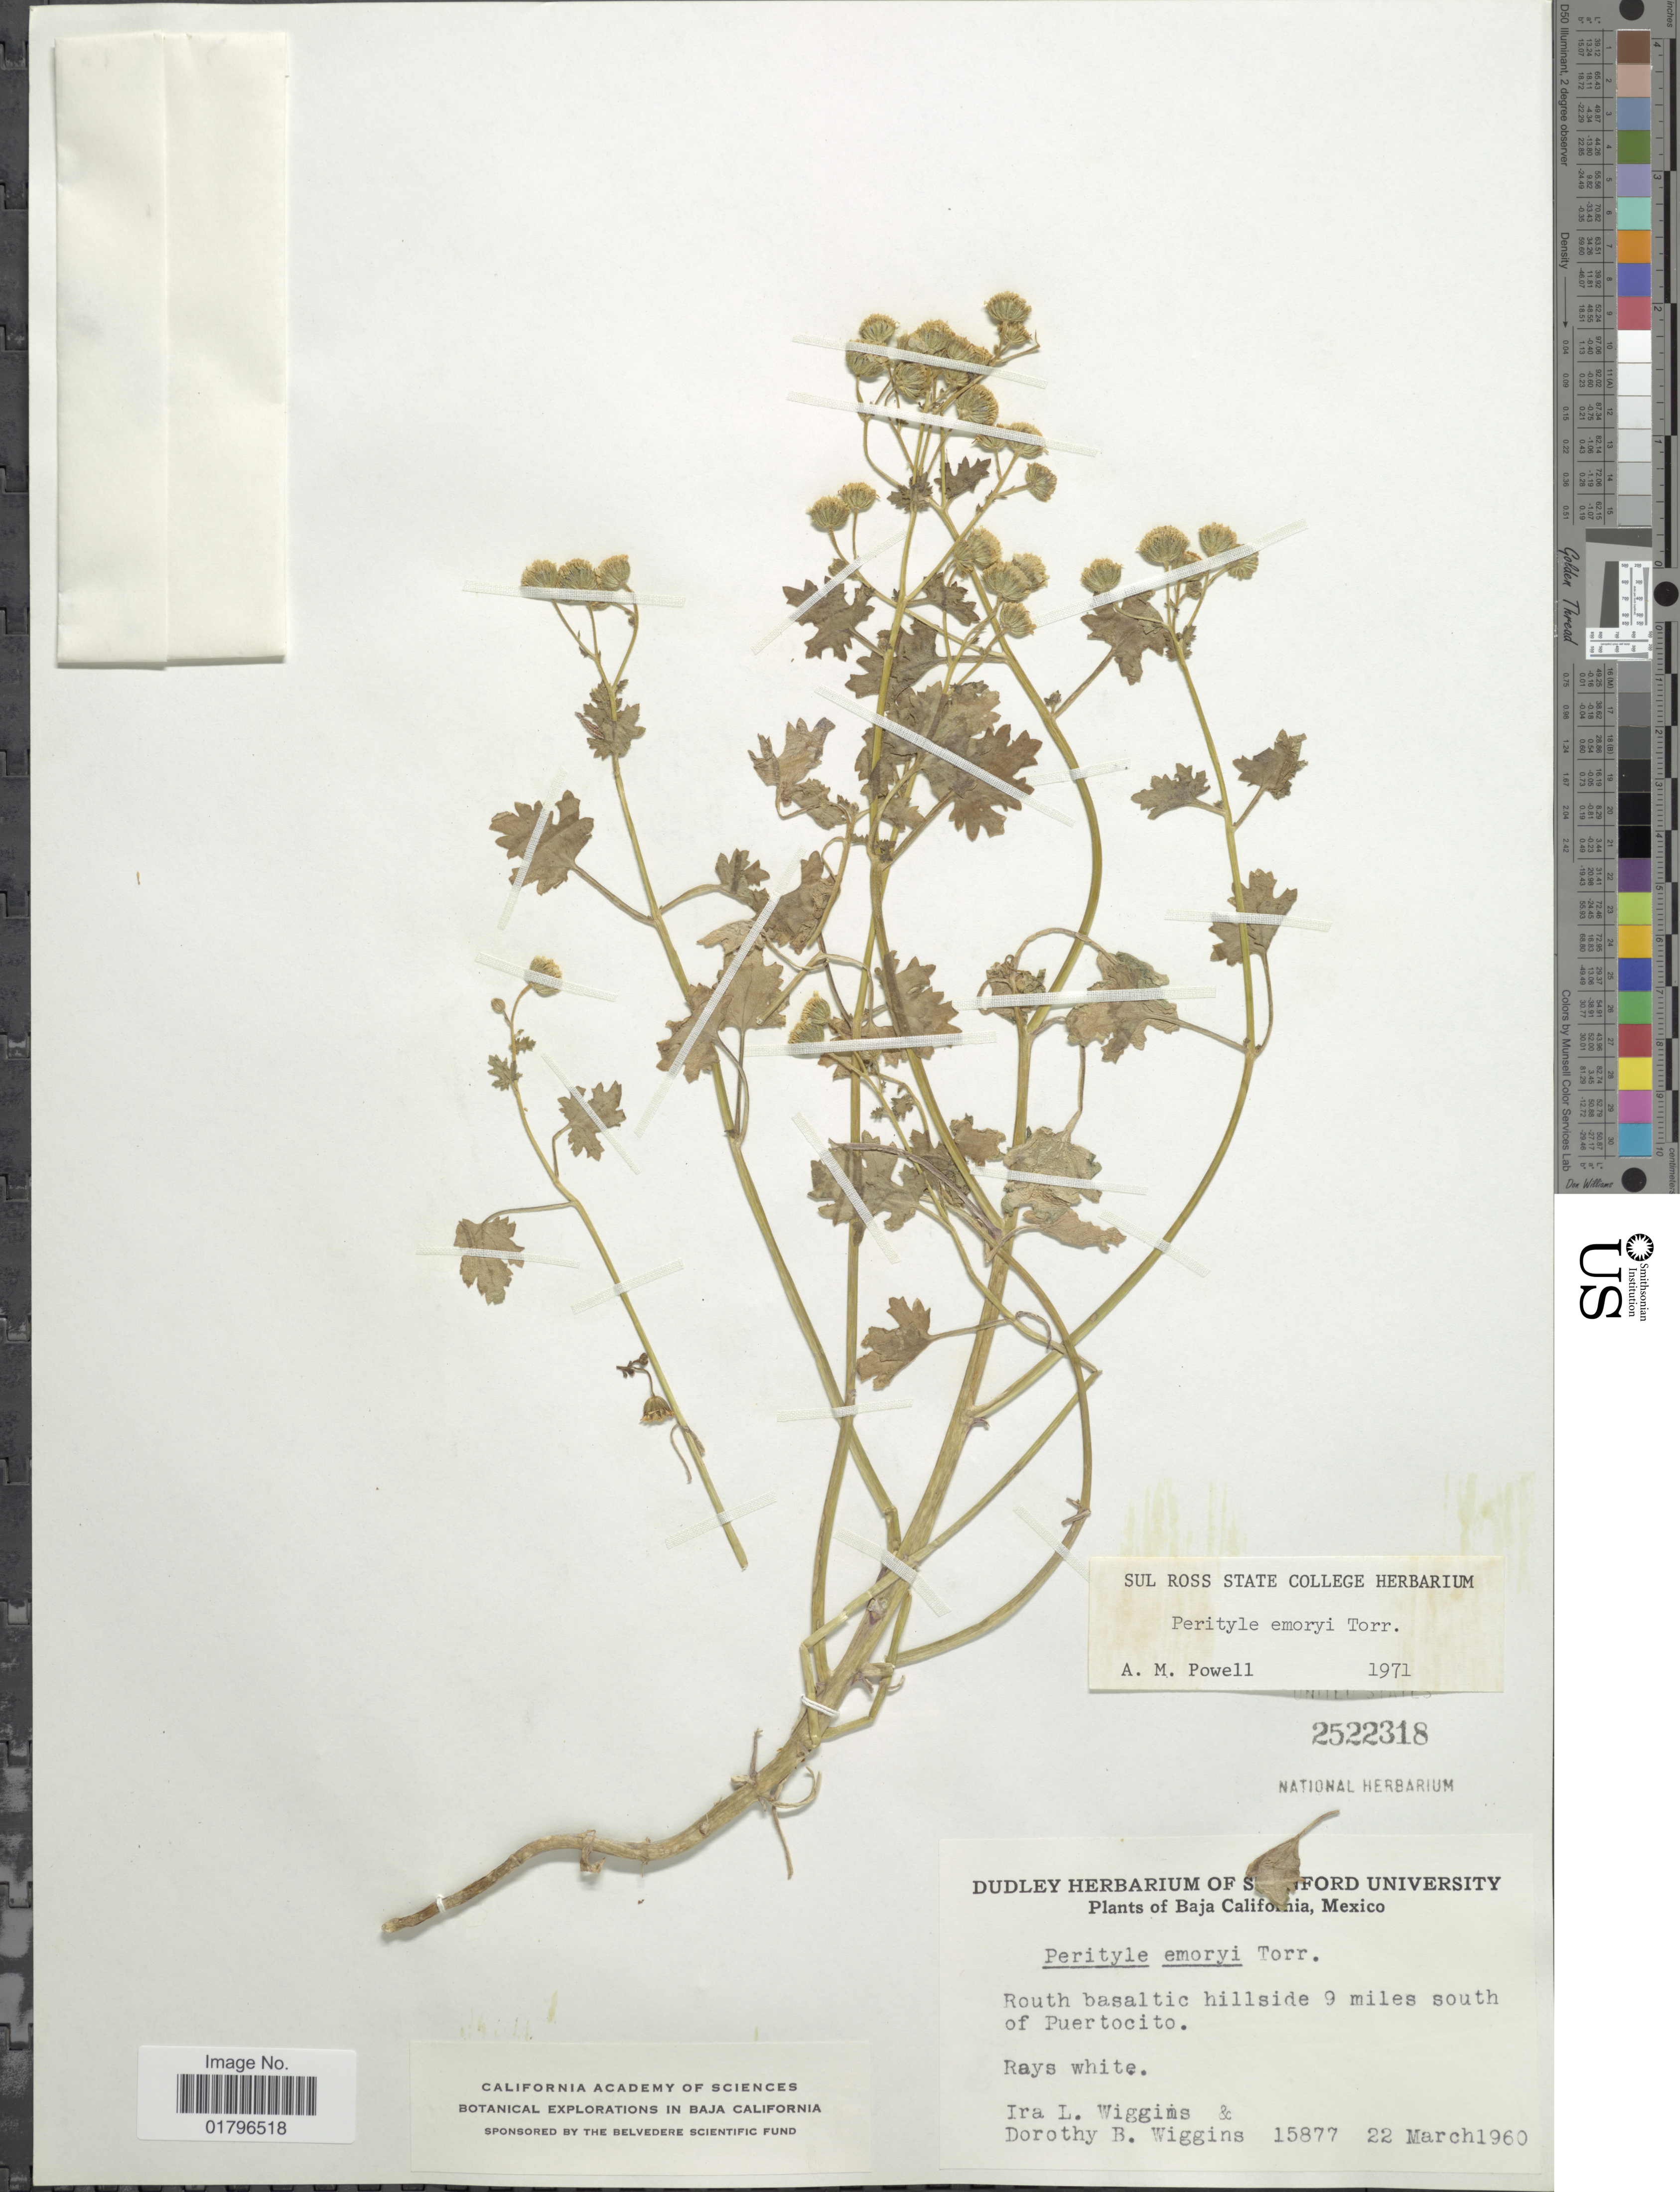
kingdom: Plantae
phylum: Tracheophyta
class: Magnoliopsida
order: Asterales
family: Asteraceae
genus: Perityle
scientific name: Perityle emoryi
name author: Torr.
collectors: I. L. Wiggins & D. B. Wiggins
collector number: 15877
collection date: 1960-03-22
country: Mexico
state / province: Baja California Sur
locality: Rought basaltic hillside 9 miles south of Puertocito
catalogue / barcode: US 2522318